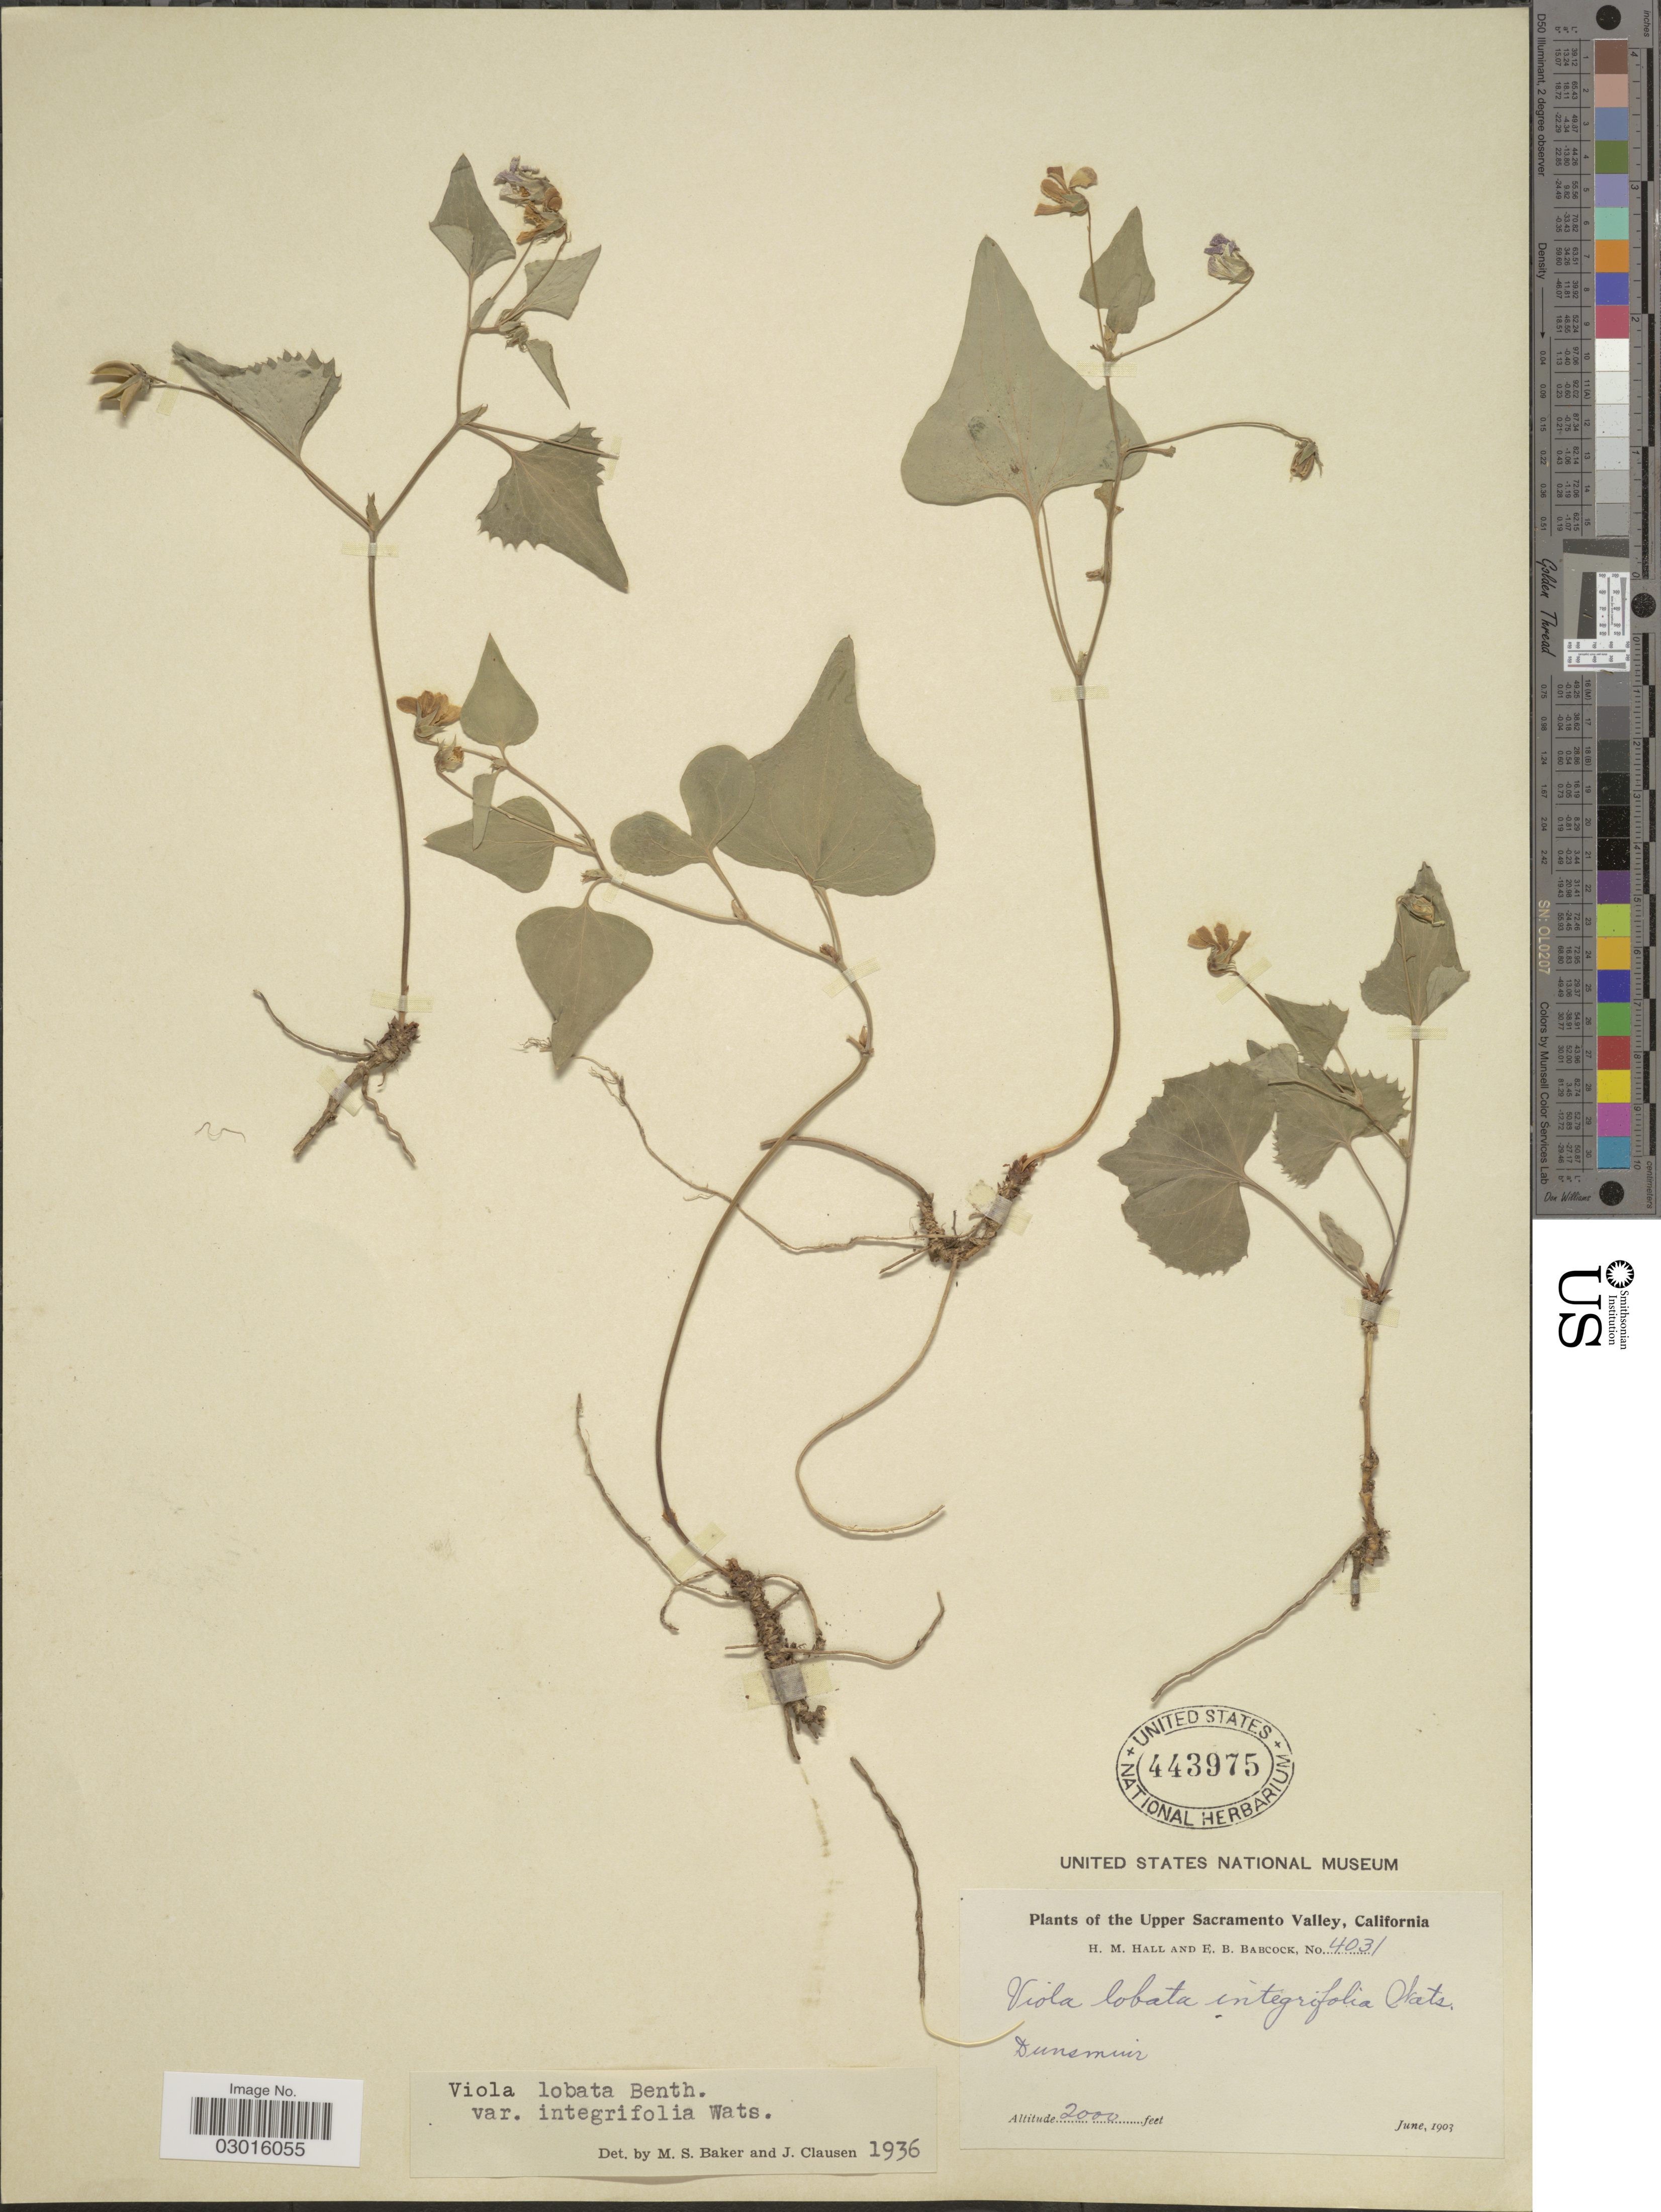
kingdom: Plantae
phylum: Tracheophyta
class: Magnoliopsida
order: Malpighiales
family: Violaceae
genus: Viola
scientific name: Viola lobata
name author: Benth.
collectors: H. M. Hall & E. B. Babcock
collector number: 4031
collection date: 1903-06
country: United States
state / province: California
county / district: Sacramento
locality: Upper Sacramento Valley, Dunsmuir.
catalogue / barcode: US 443975